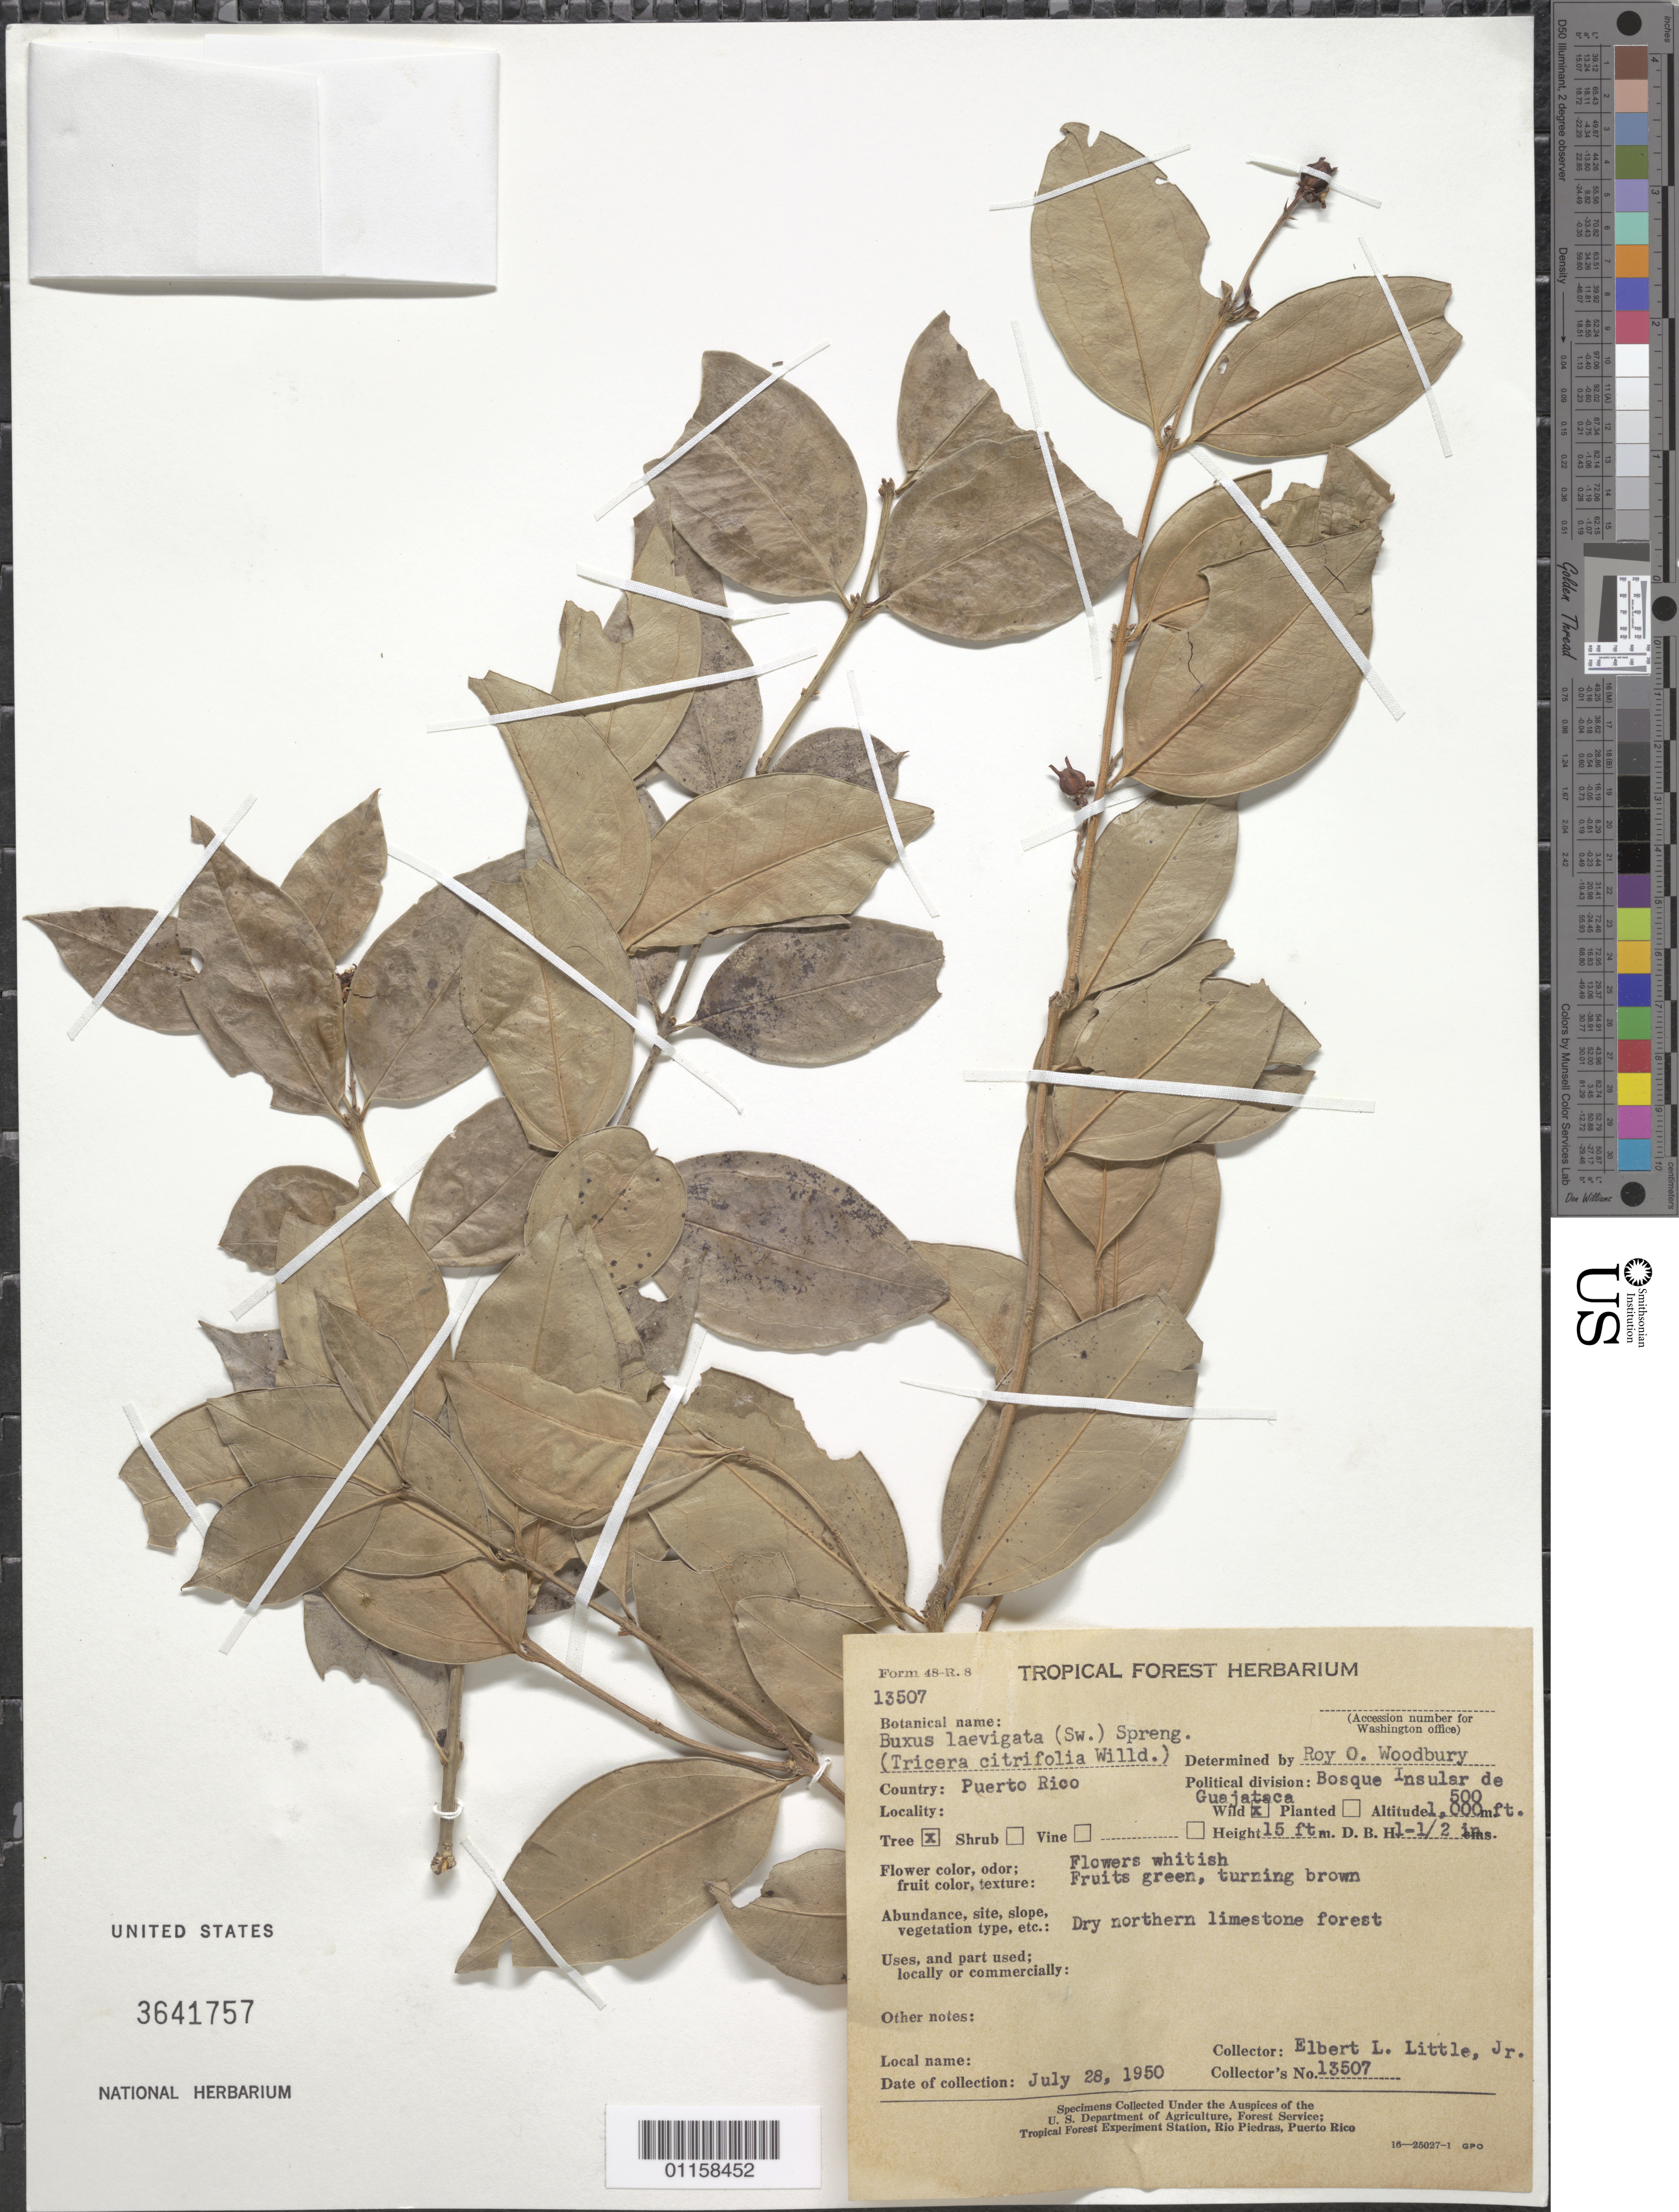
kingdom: Plantae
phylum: Tracheophyta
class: Magnoliopsida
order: Buxales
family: Buxaceae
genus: Buxus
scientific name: Buxus laevigata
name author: (Sw.) Spreng.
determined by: Woodbury, R. O.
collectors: E. L. Little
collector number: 13507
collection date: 1950-07-28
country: Puerto Rico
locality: Bosque Insular de Guajataca.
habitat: Dry northern limestone forest.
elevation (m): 152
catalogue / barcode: US 3641757